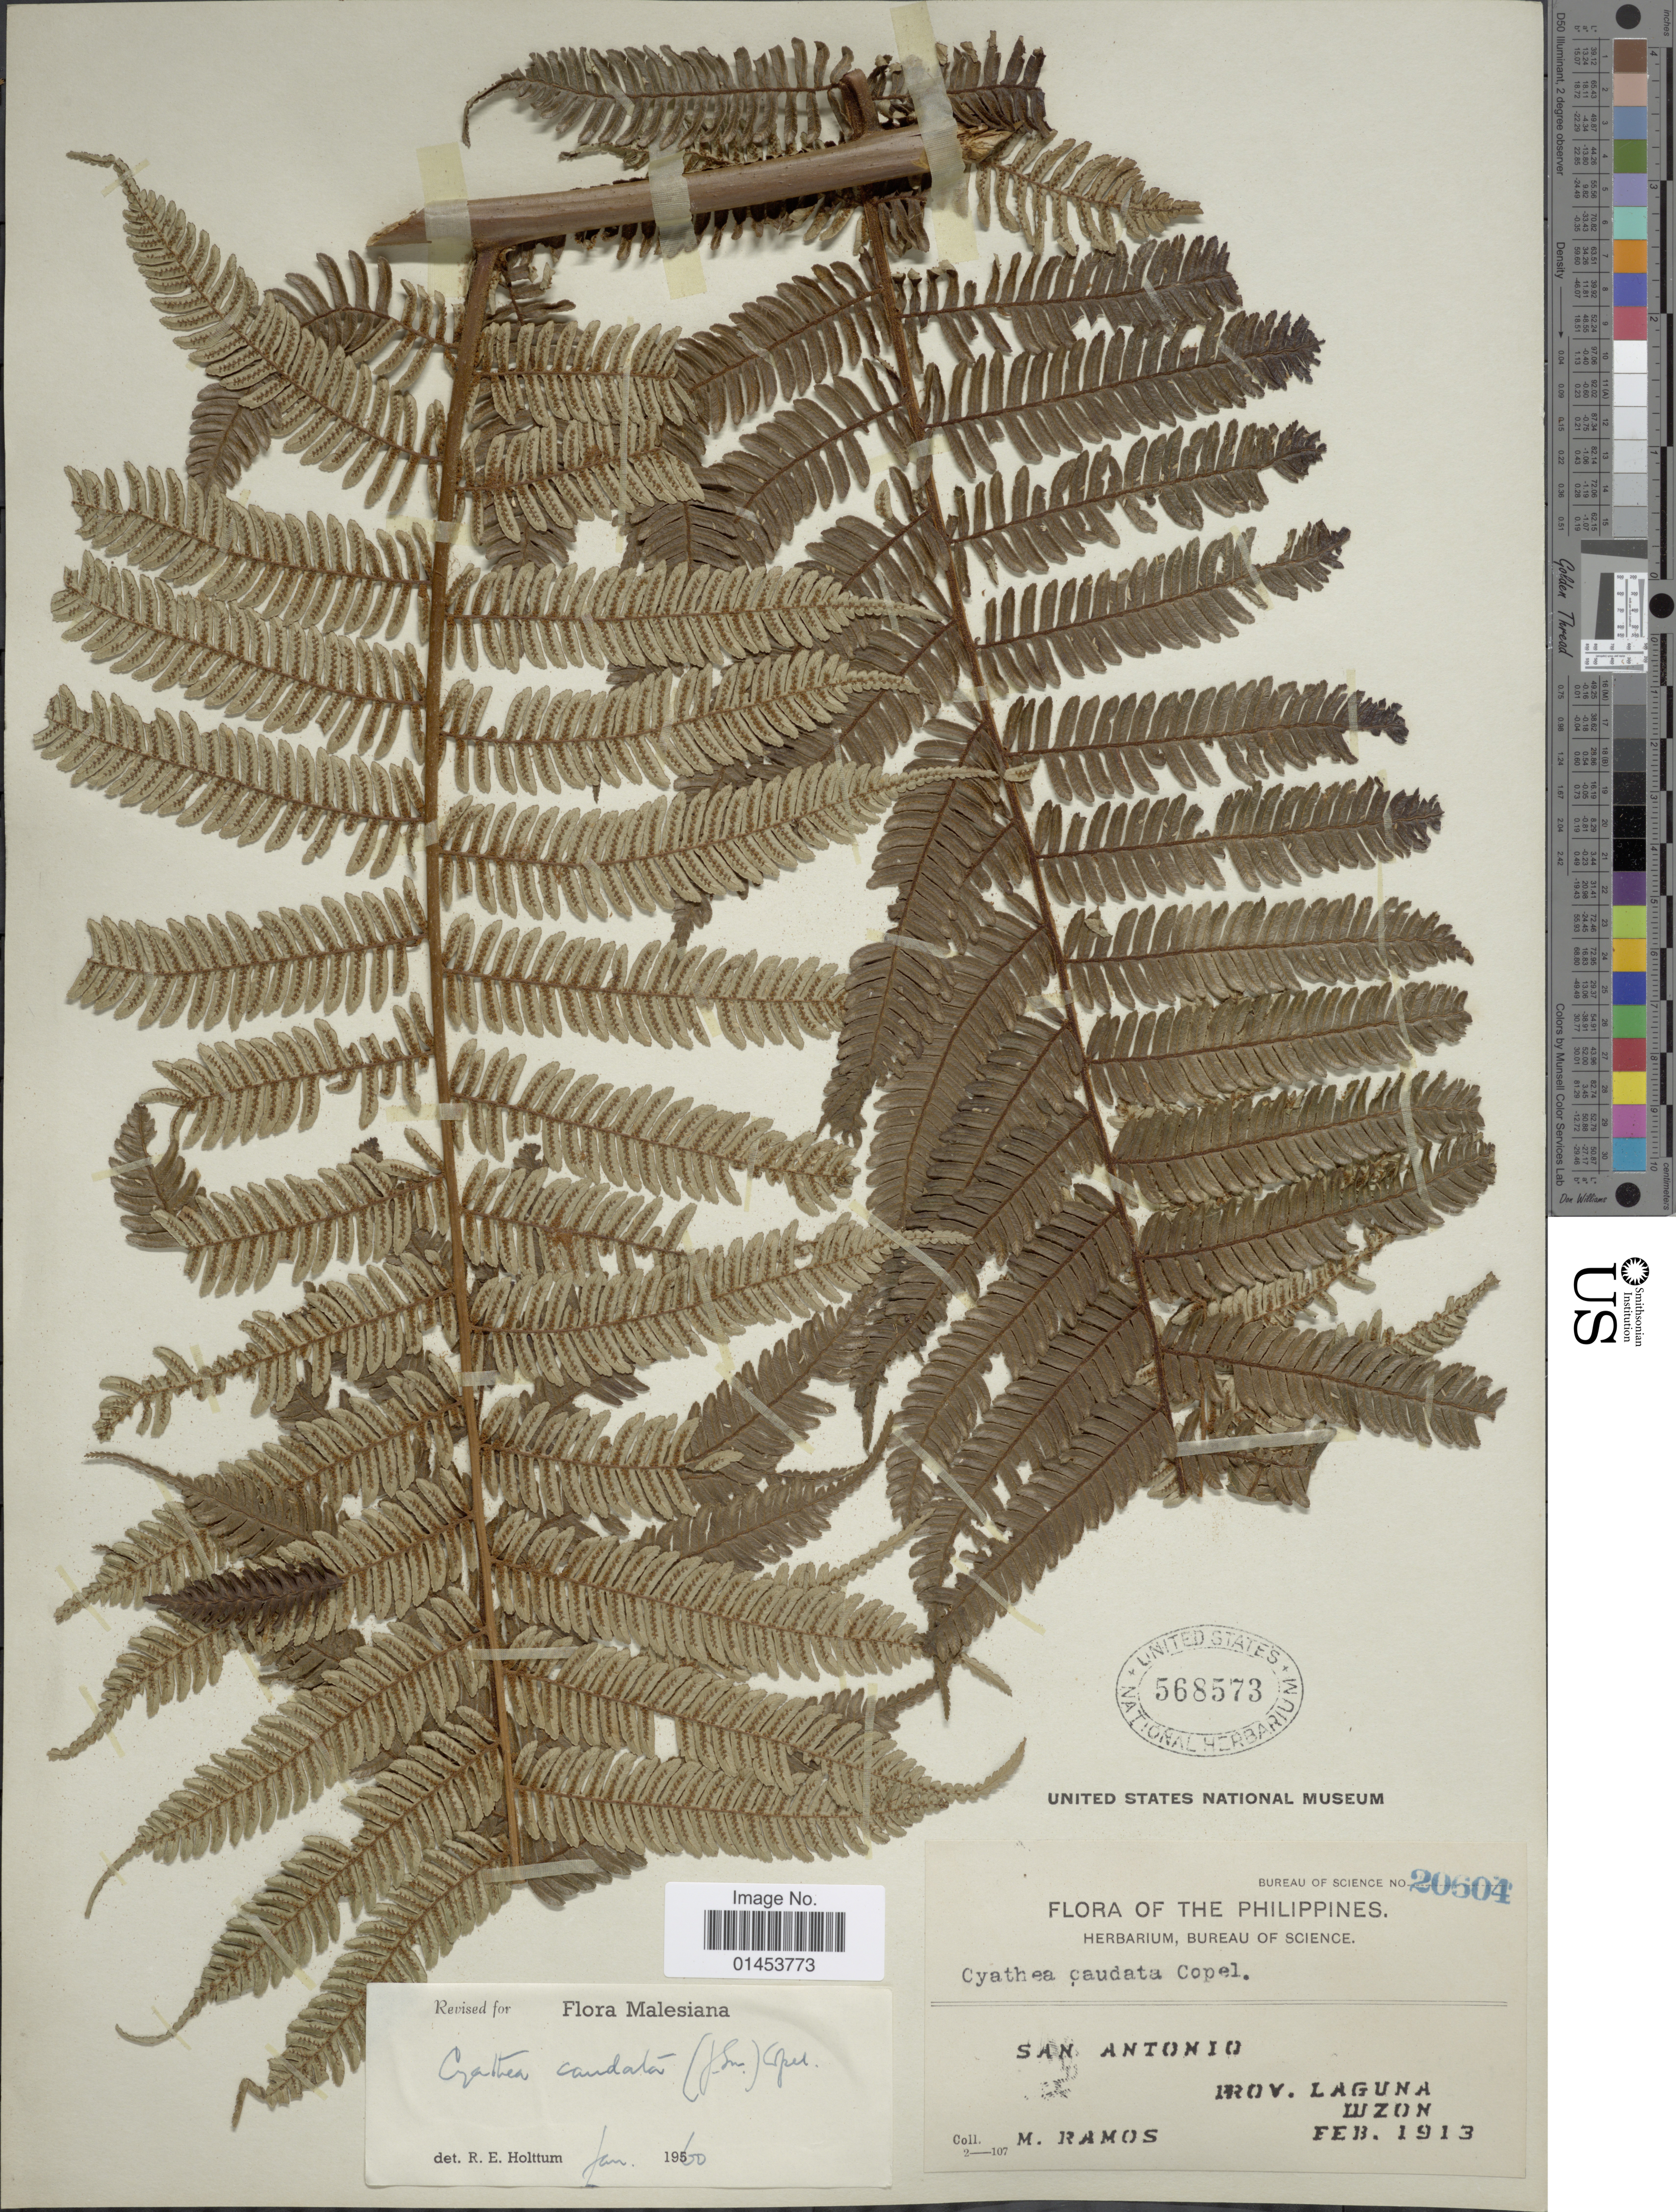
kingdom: Plantae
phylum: Tracheophyta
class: Polypodiopsida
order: Cyatheales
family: Cyatheaceae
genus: Cyathea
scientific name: Cyathea caudata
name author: (Hook.) Copel.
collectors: M. Ramos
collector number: Bureau of Science 20604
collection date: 1913-02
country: Philippines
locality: San Antonio, Prov. Laguna, Luzon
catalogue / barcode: US 568573